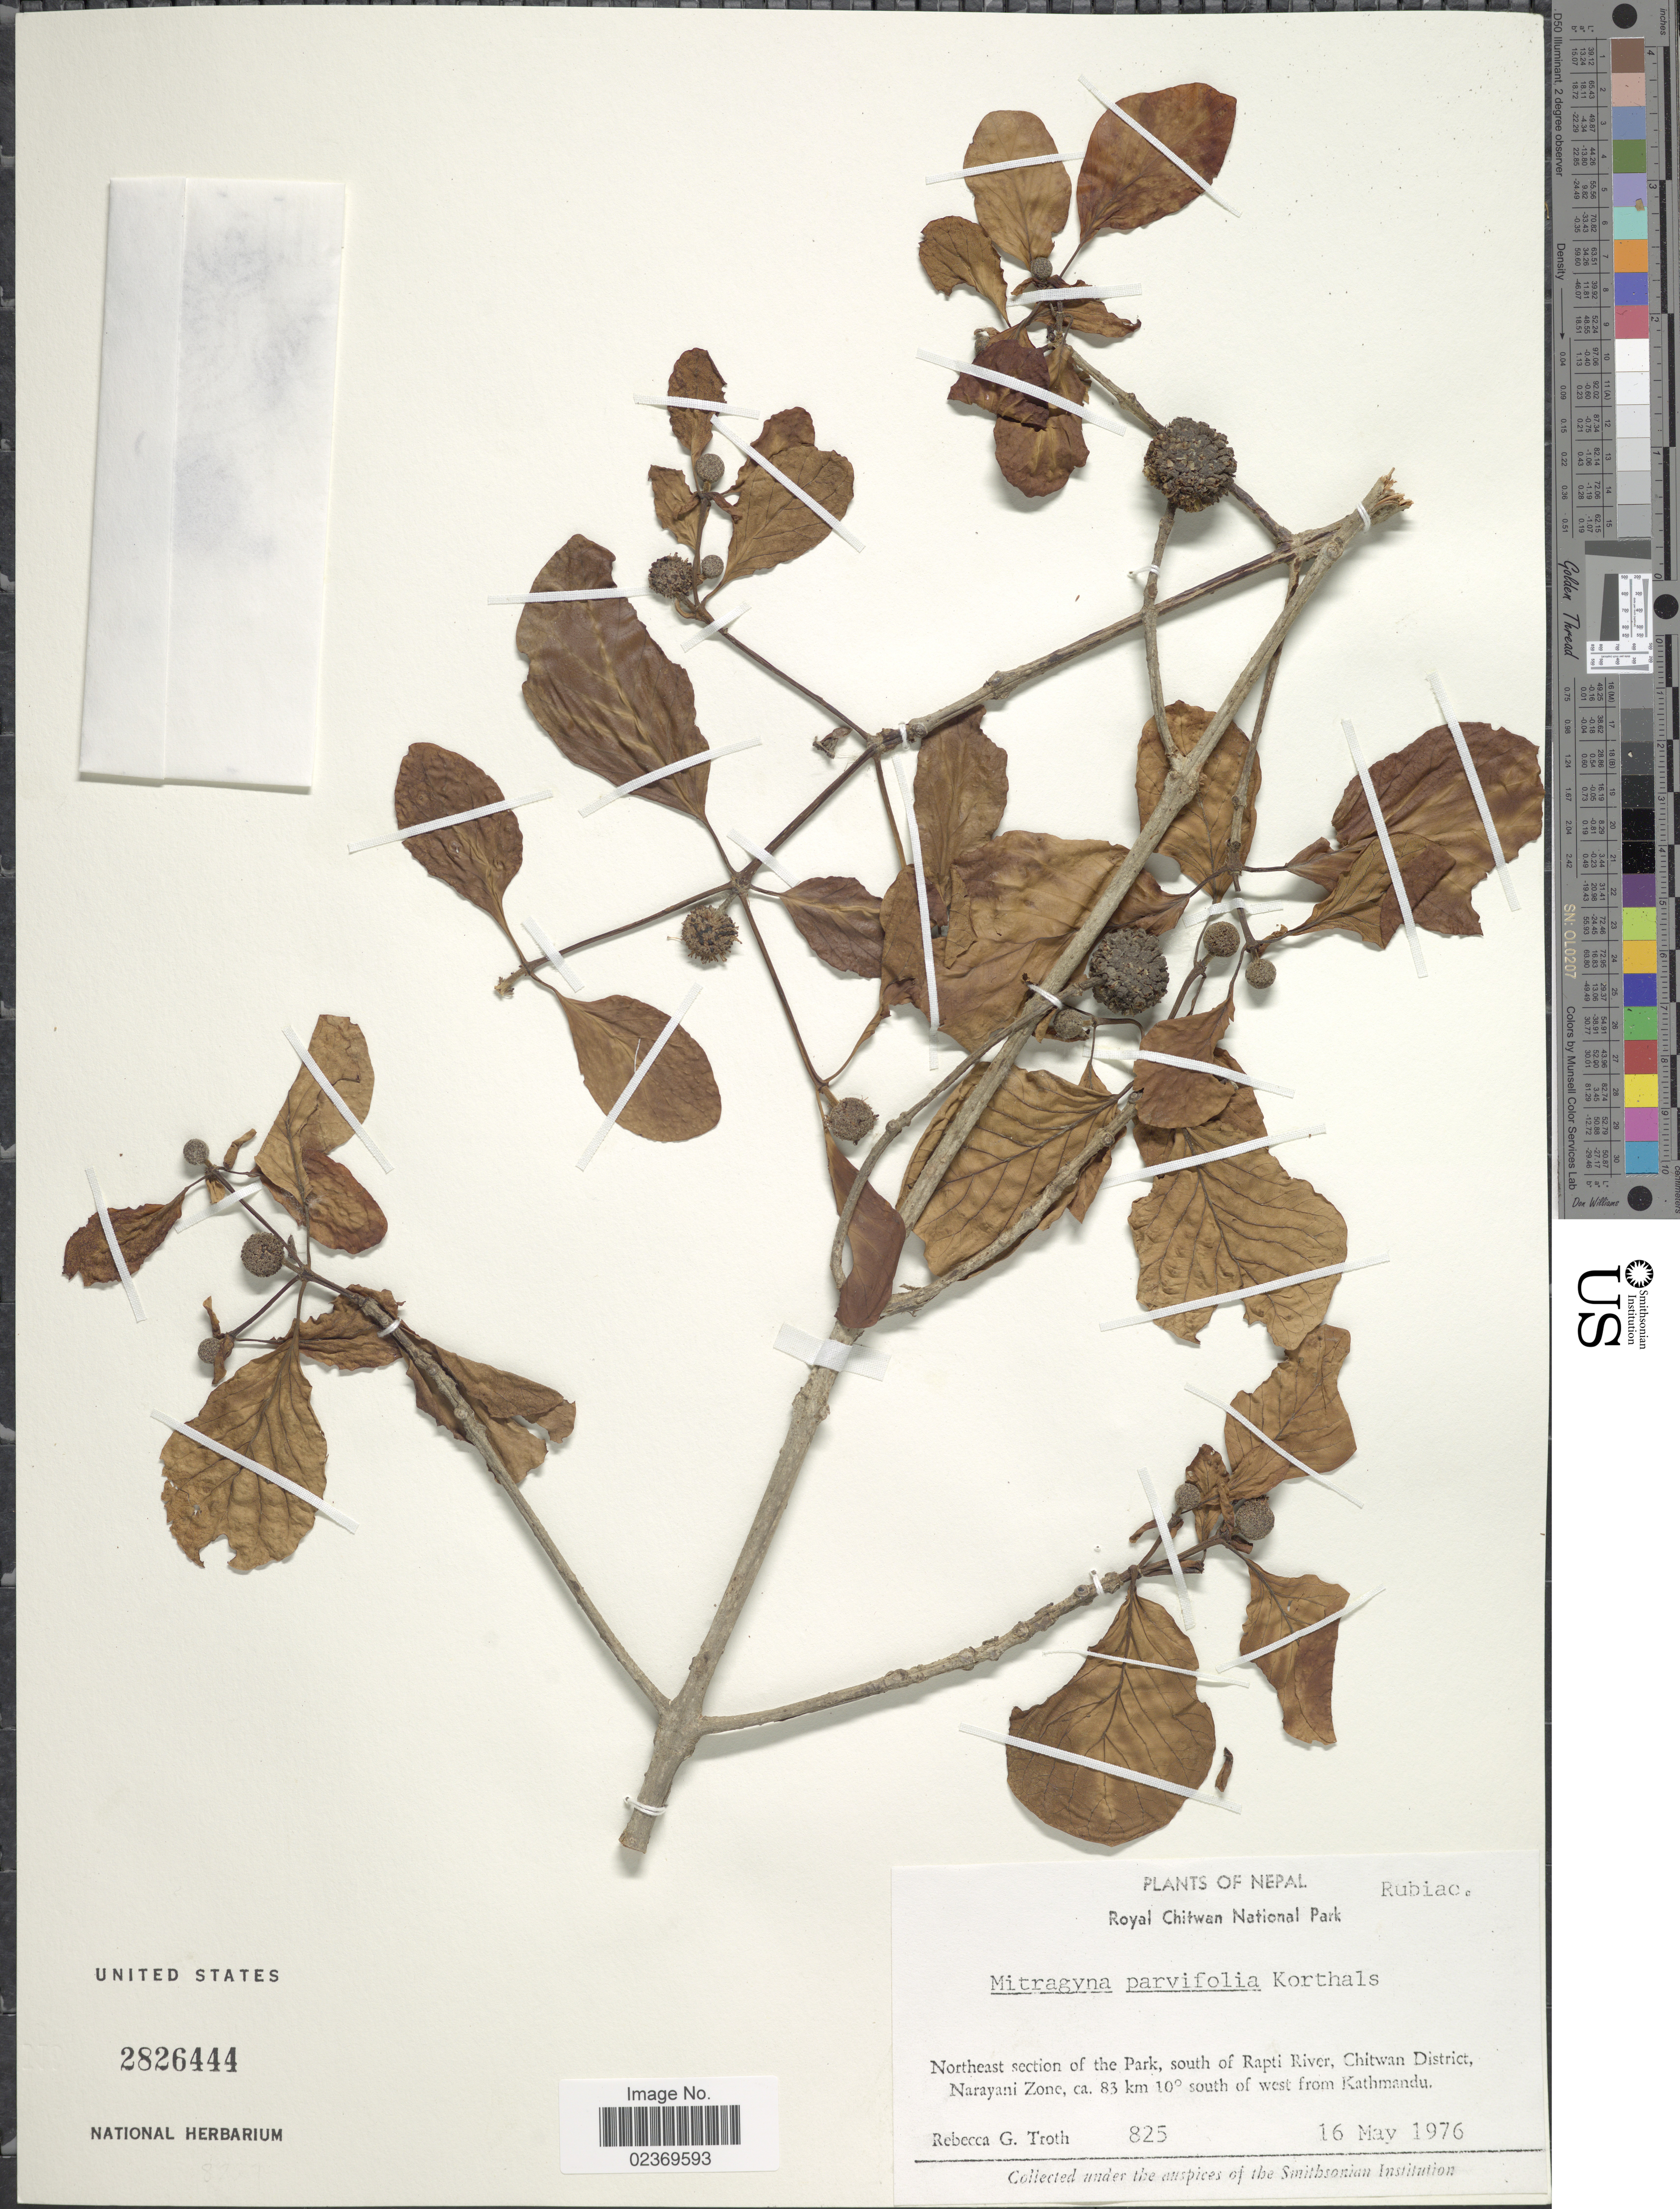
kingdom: Plantae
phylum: Tracheophyta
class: Magnoliopsida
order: Gentianales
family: Rubiaceae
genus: Mitragyna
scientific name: Mitragyna parvifolia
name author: (Roxb.) Korth.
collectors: R. Troth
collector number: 825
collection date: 1976-05-16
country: Nepal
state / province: Narayani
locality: Royal Chitwan National Park, Northeast section of the Park, south of Rapti River, Chitwan District, Narayani Zone, ca. 83 km 10° south of west Kathmandu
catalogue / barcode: US 2826444